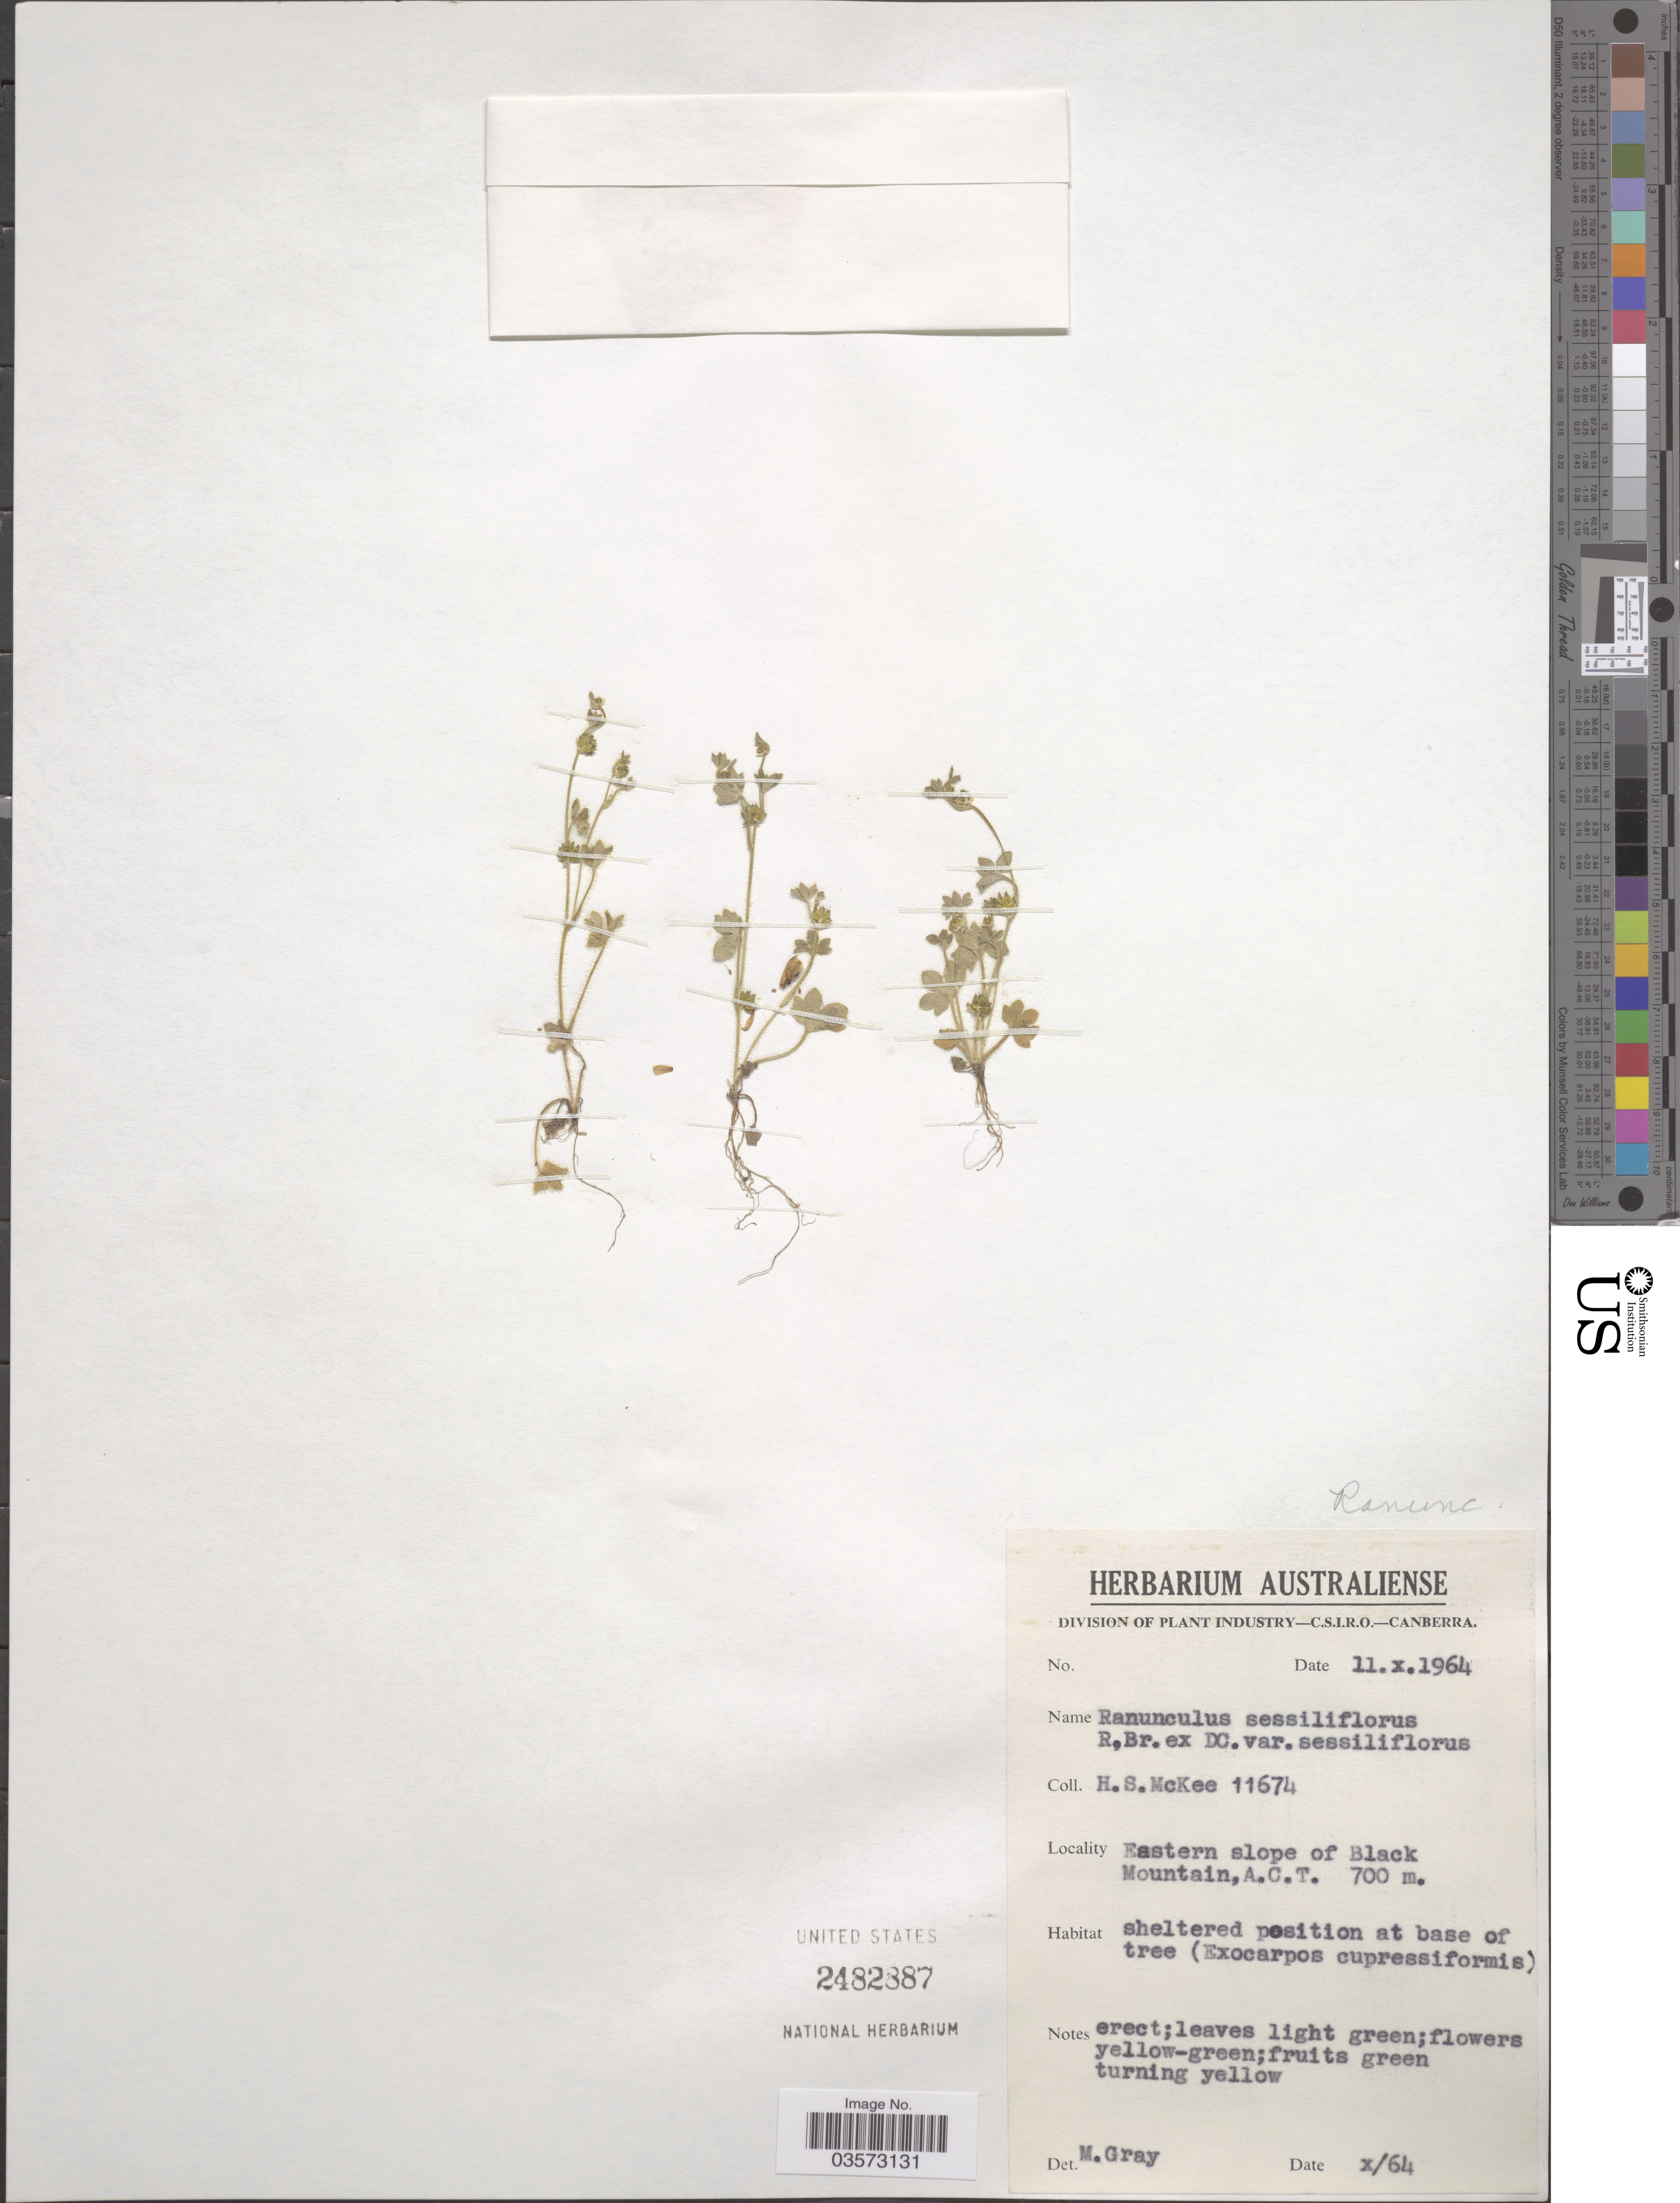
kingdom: Plantae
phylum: Tracheophyta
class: Magnoliopsida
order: Ranunculales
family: Ranunculaceae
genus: Ranunculus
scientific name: Ranunculus sessiliflorus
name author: R. Br. ex DC.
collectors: H. S. McKee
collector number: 11674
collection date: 1964-10-11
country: Australia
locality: Eastern slope of Black Mountain, A.C.T.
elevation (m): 700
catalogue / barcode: US 2482887